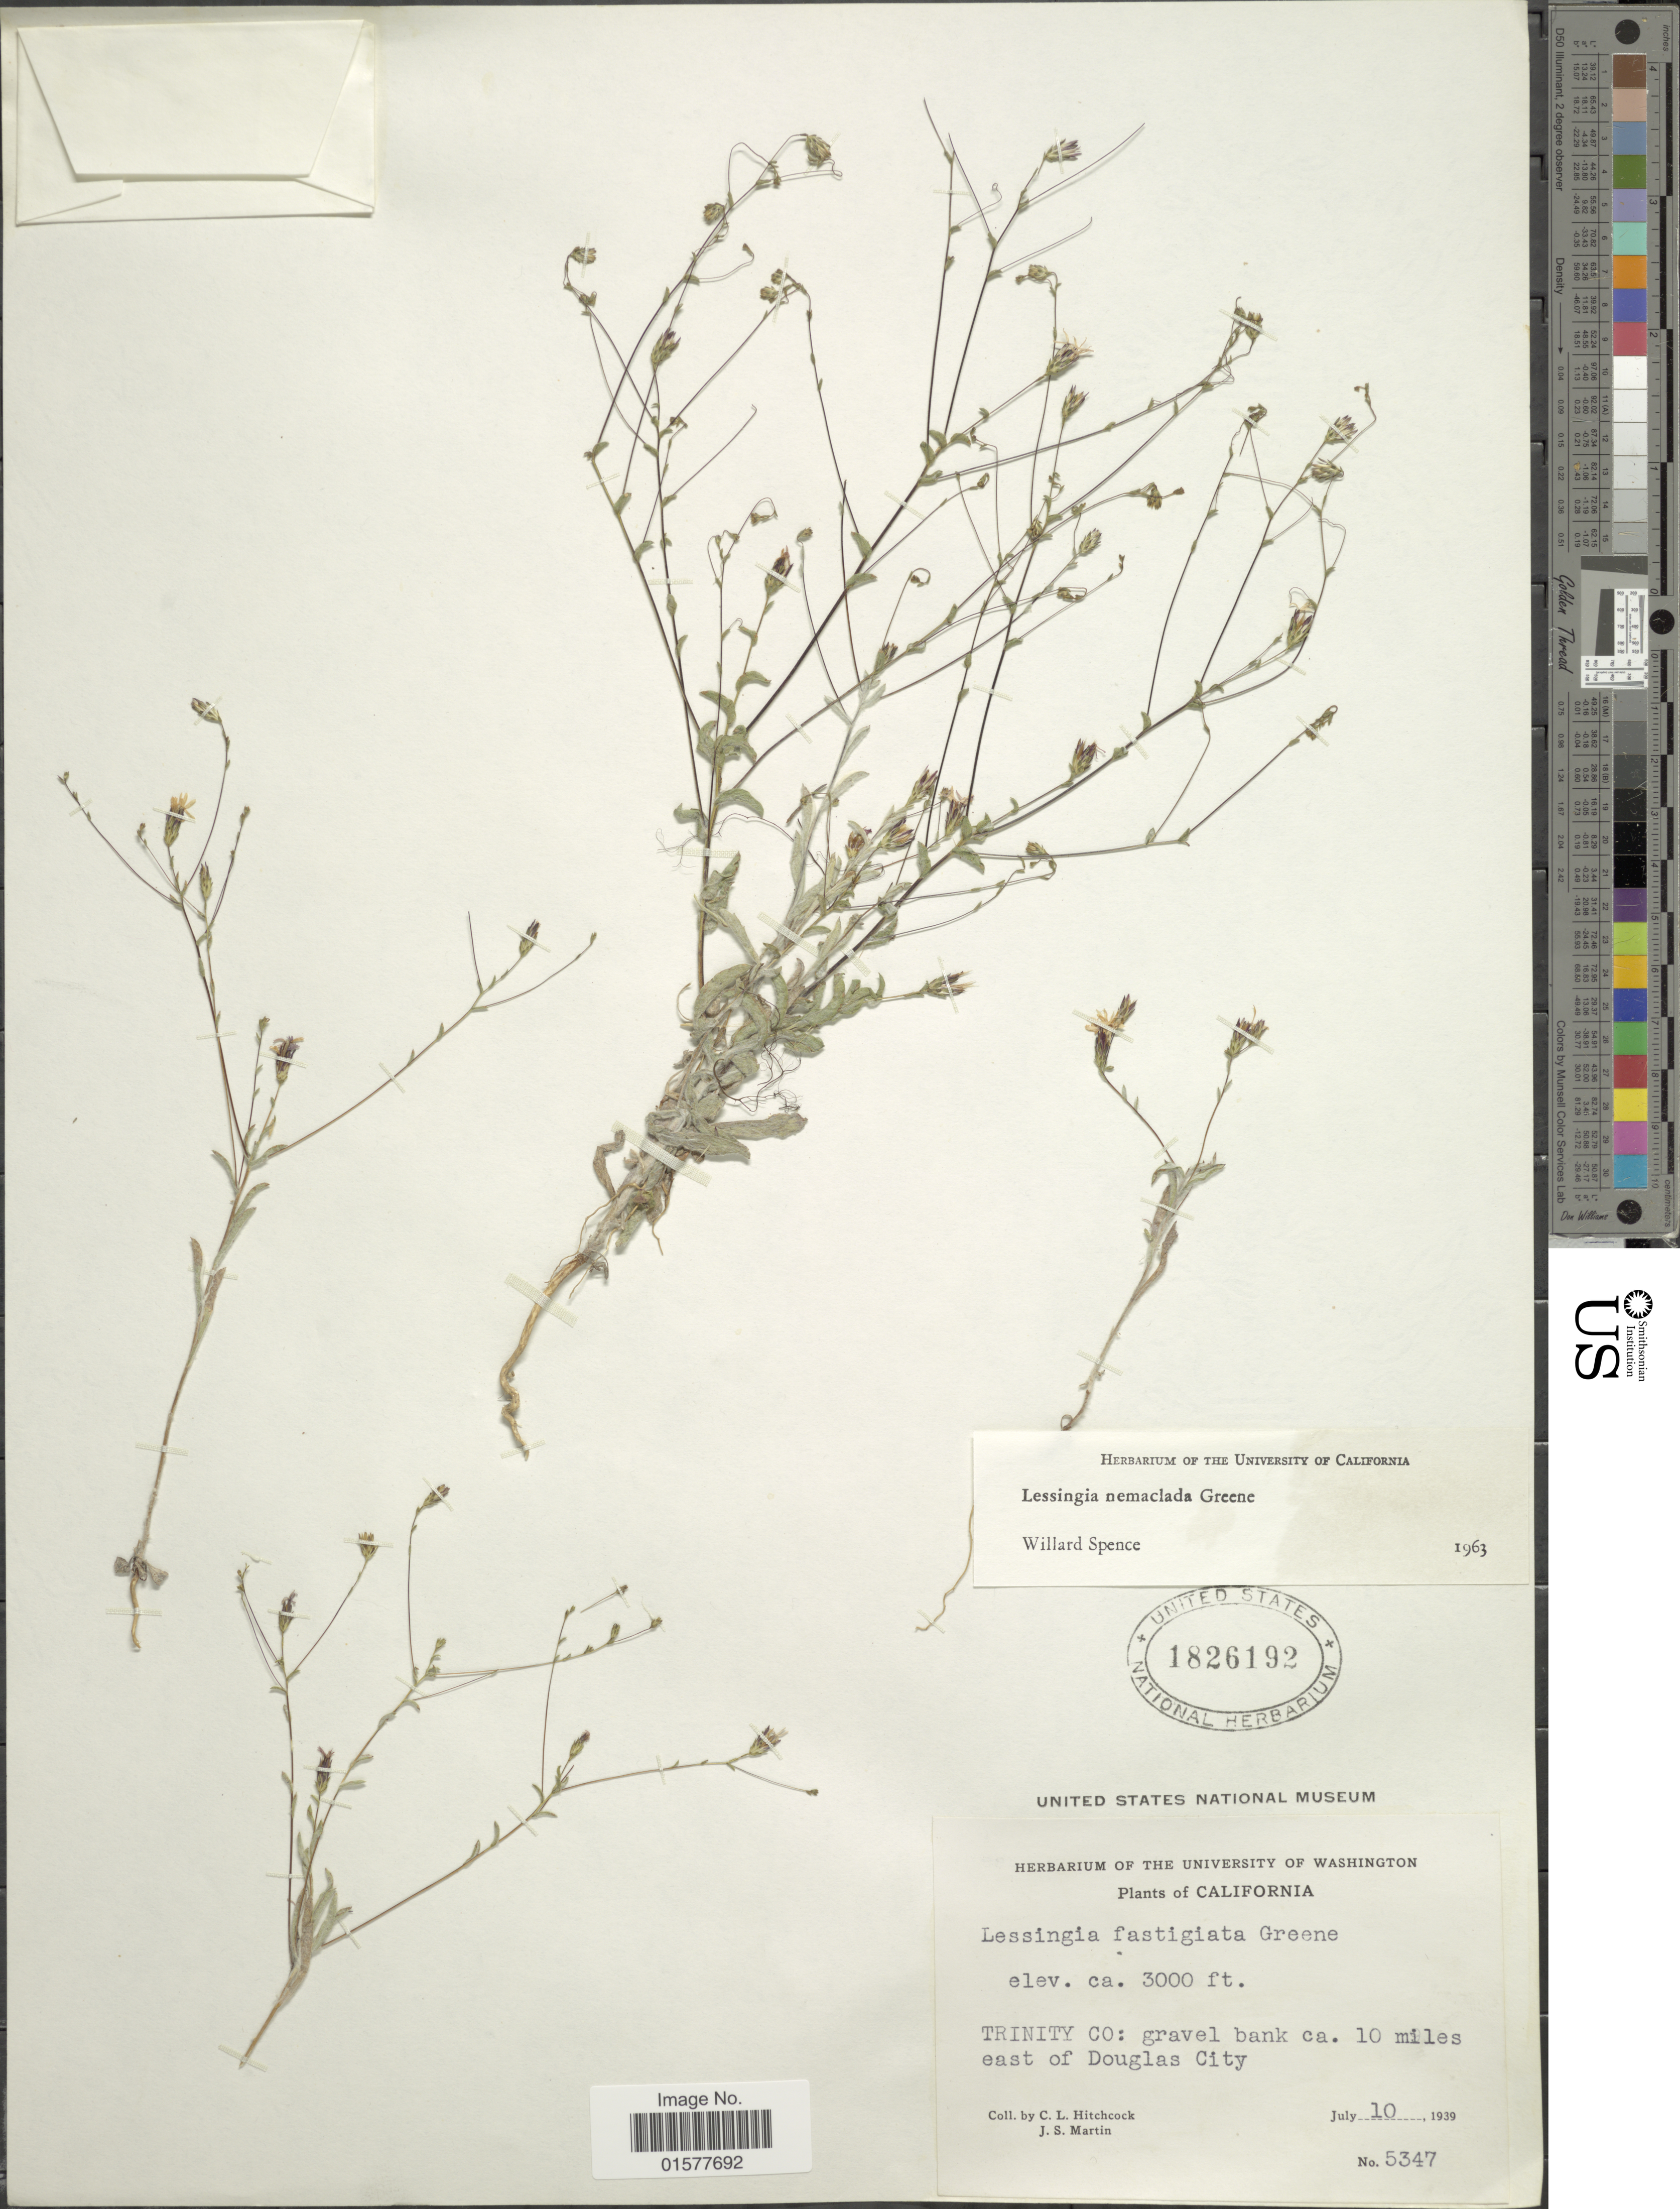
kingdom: Plantae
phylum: Tracheophyta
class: Magnoliopsida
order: Asterales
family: Asteraceae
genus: Lessingia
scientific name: Lessingia nemaclada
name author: Greene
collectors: C. L. Hitchcock & J. S. Martin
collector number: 5347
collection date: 1939-07-10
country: United States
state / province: California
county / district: Trinity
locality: Trinity Co: gravel bank 10 miles east of Douglas City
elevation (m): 914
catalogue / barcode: US 1826192